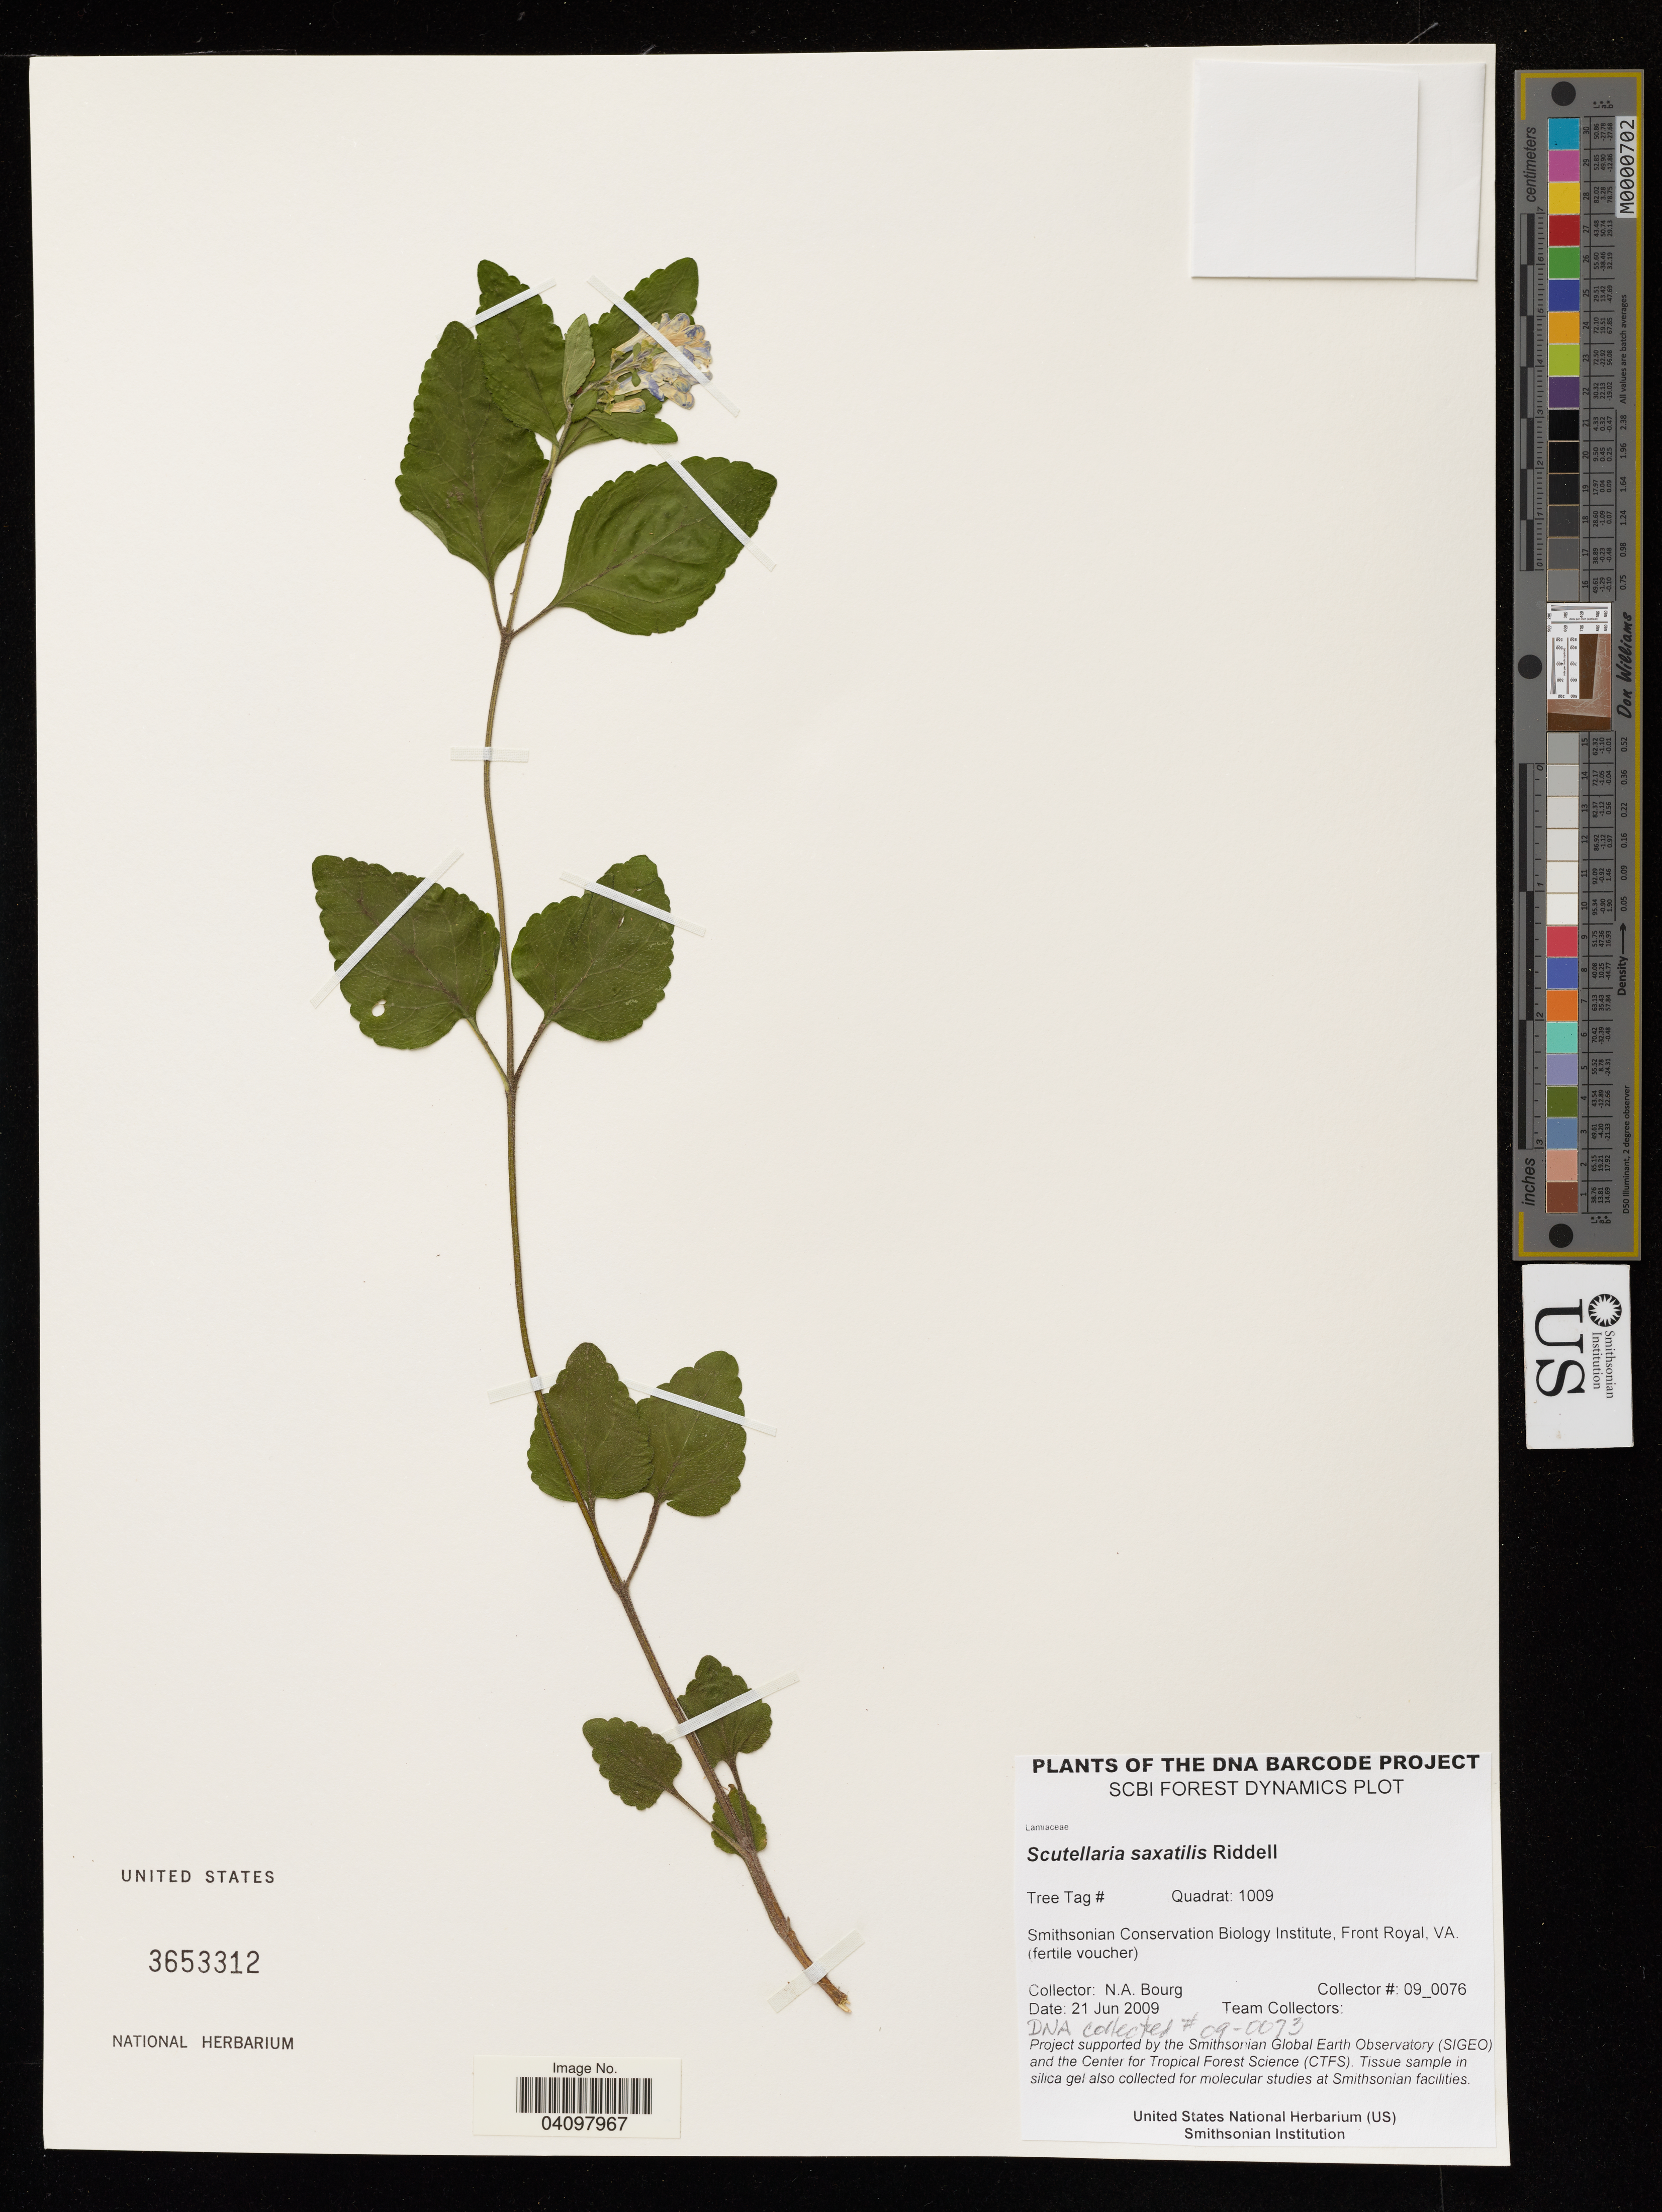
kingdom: Plantae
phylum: Tracheophyta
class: Magnoliopsida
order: Lamiales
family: Lamiaceae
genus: Scutellaria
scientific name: Scutellaria saxatilis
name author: Riddell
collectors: N. A. Bourg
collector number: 09_0076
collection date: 2009-06-21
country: United States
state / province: Virginia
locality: Smithsonian Conservation Biology Institute, Front Royal.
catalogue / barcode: US 3653312